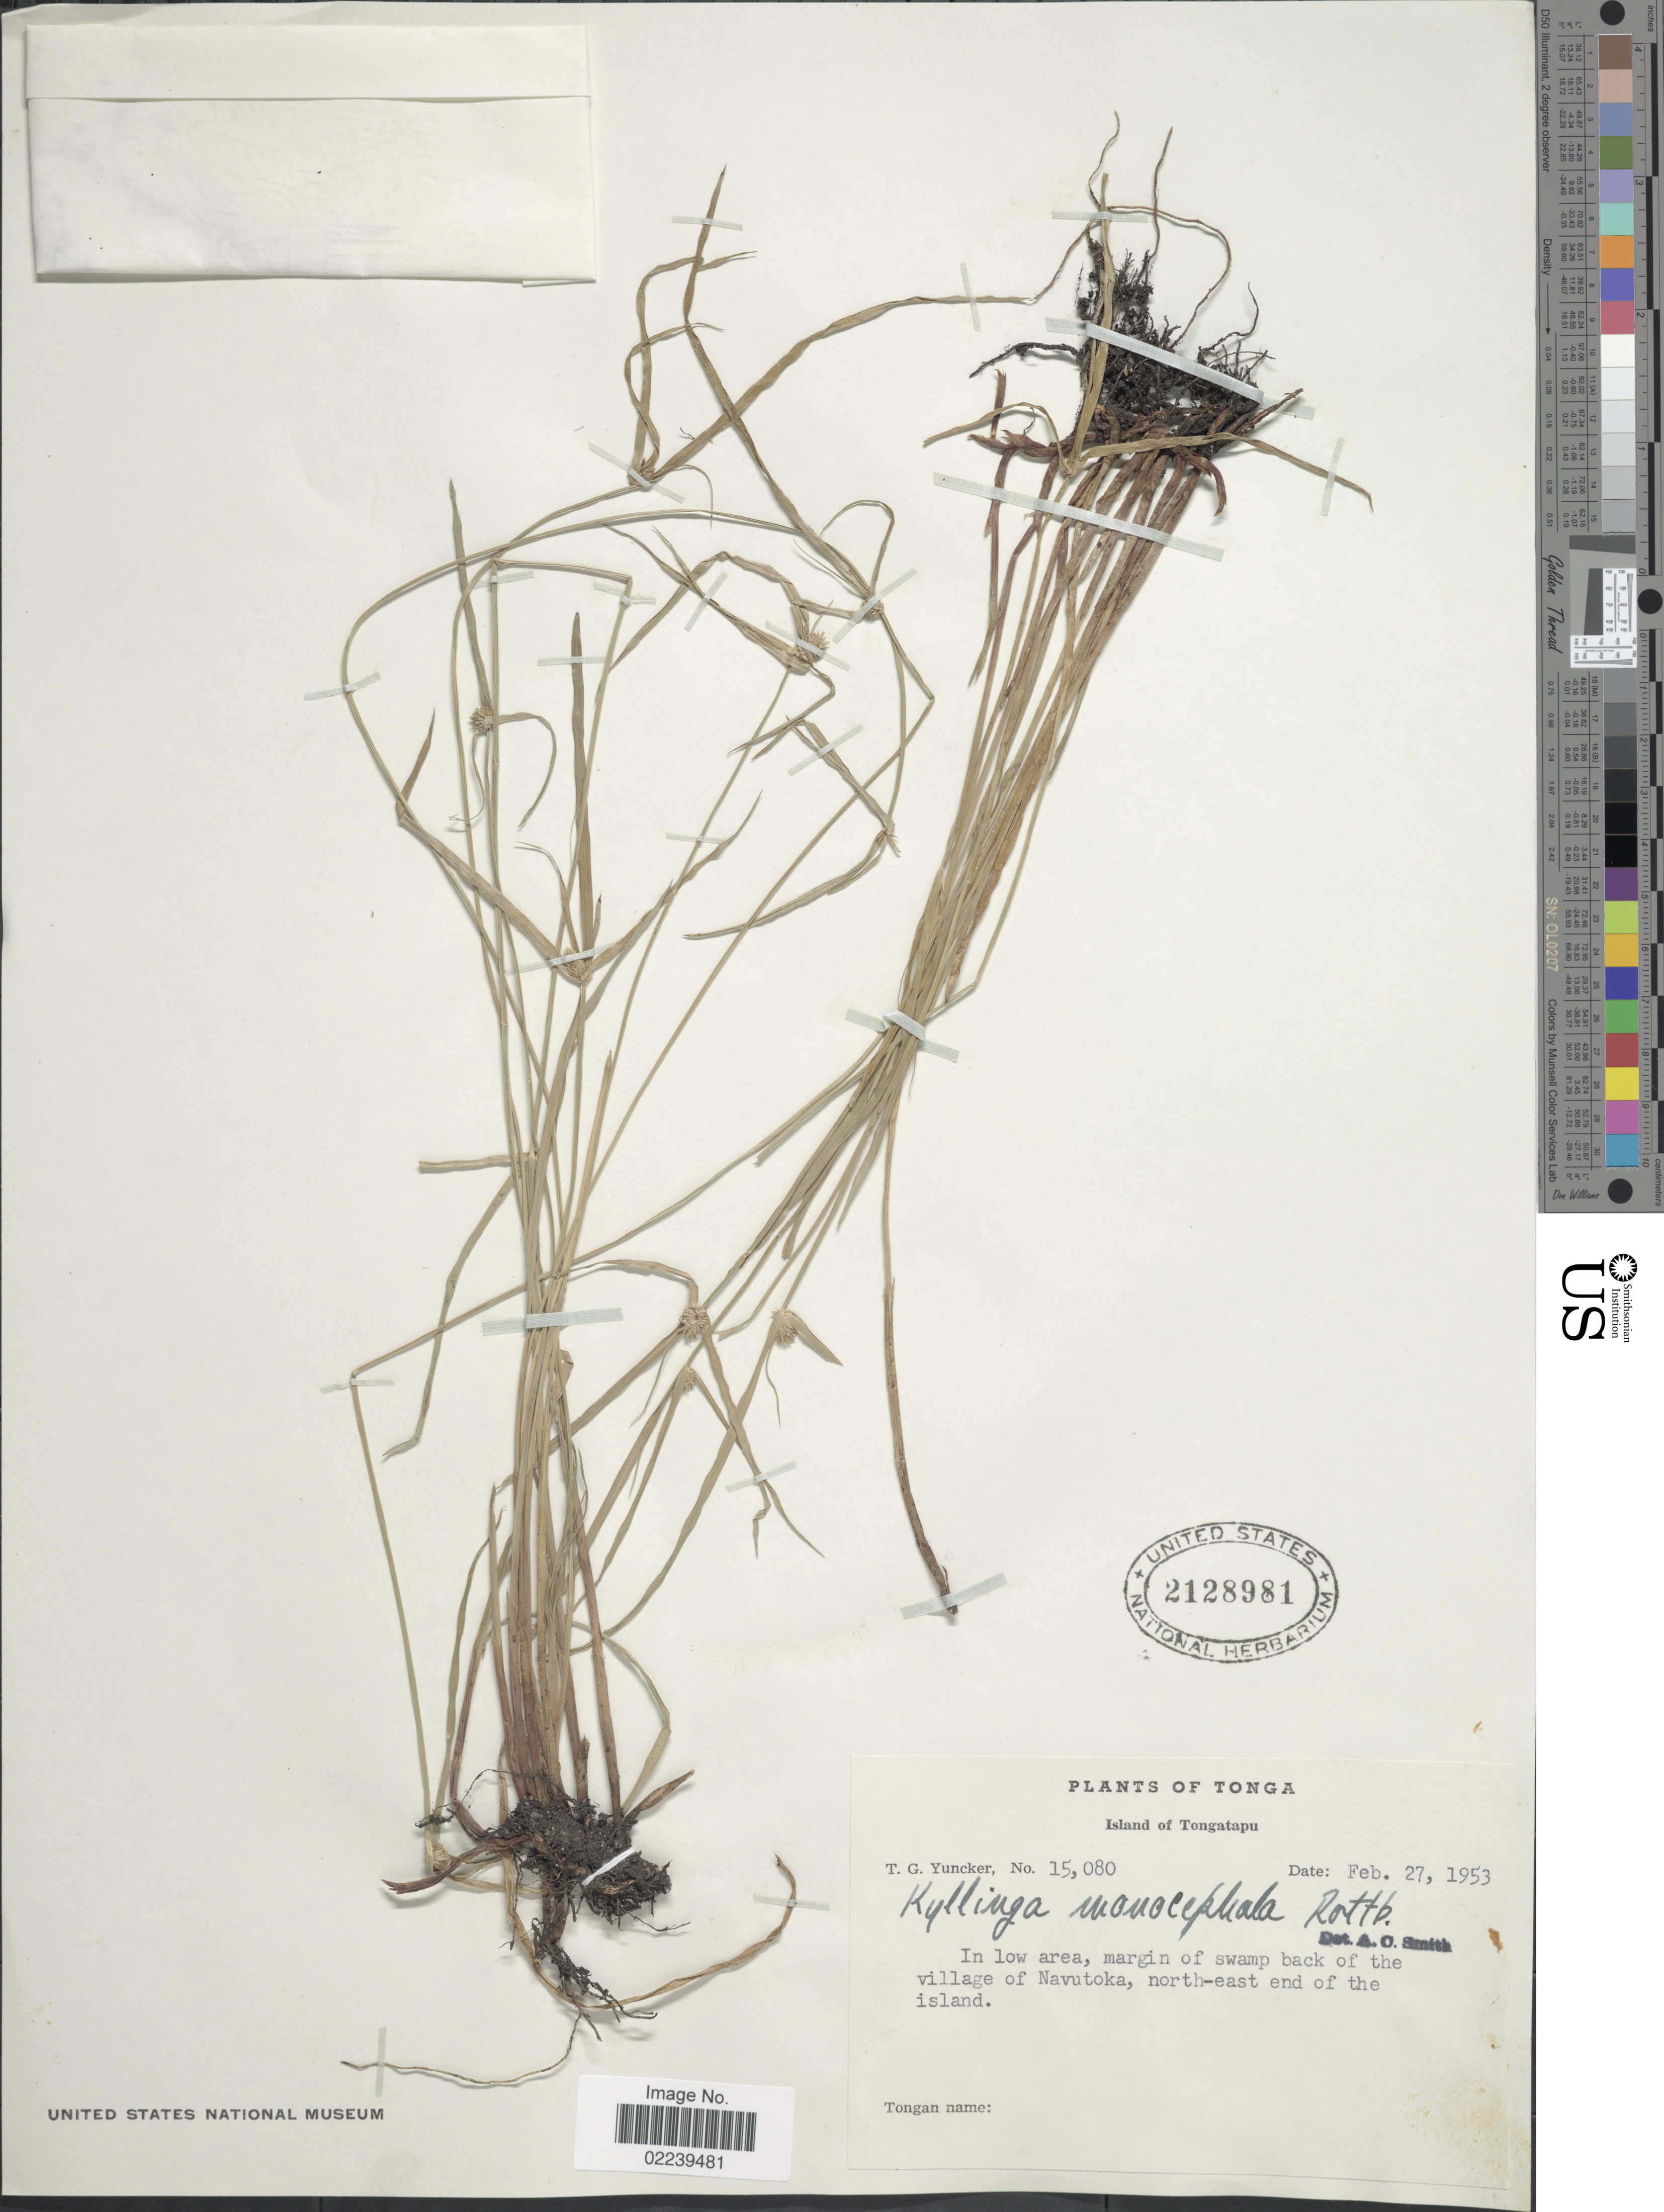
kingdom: Plantae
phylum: Tracheophyta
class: Liliopsida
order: Poales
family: Cyperaceae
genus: Cyperus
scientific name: Cyperus brevifolius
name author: (Rottb.) Hassk.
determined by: Strong, M. T., (US), Smithsonian Institution - National Museum of Natural History (UNITED STATES)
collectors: T. G. Yuncker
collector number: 15080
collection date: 1953-02-27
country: Tonga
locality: Island of Tongatapu, back of the village of Navutoka, north-east end of the island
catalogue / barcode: US 2128981